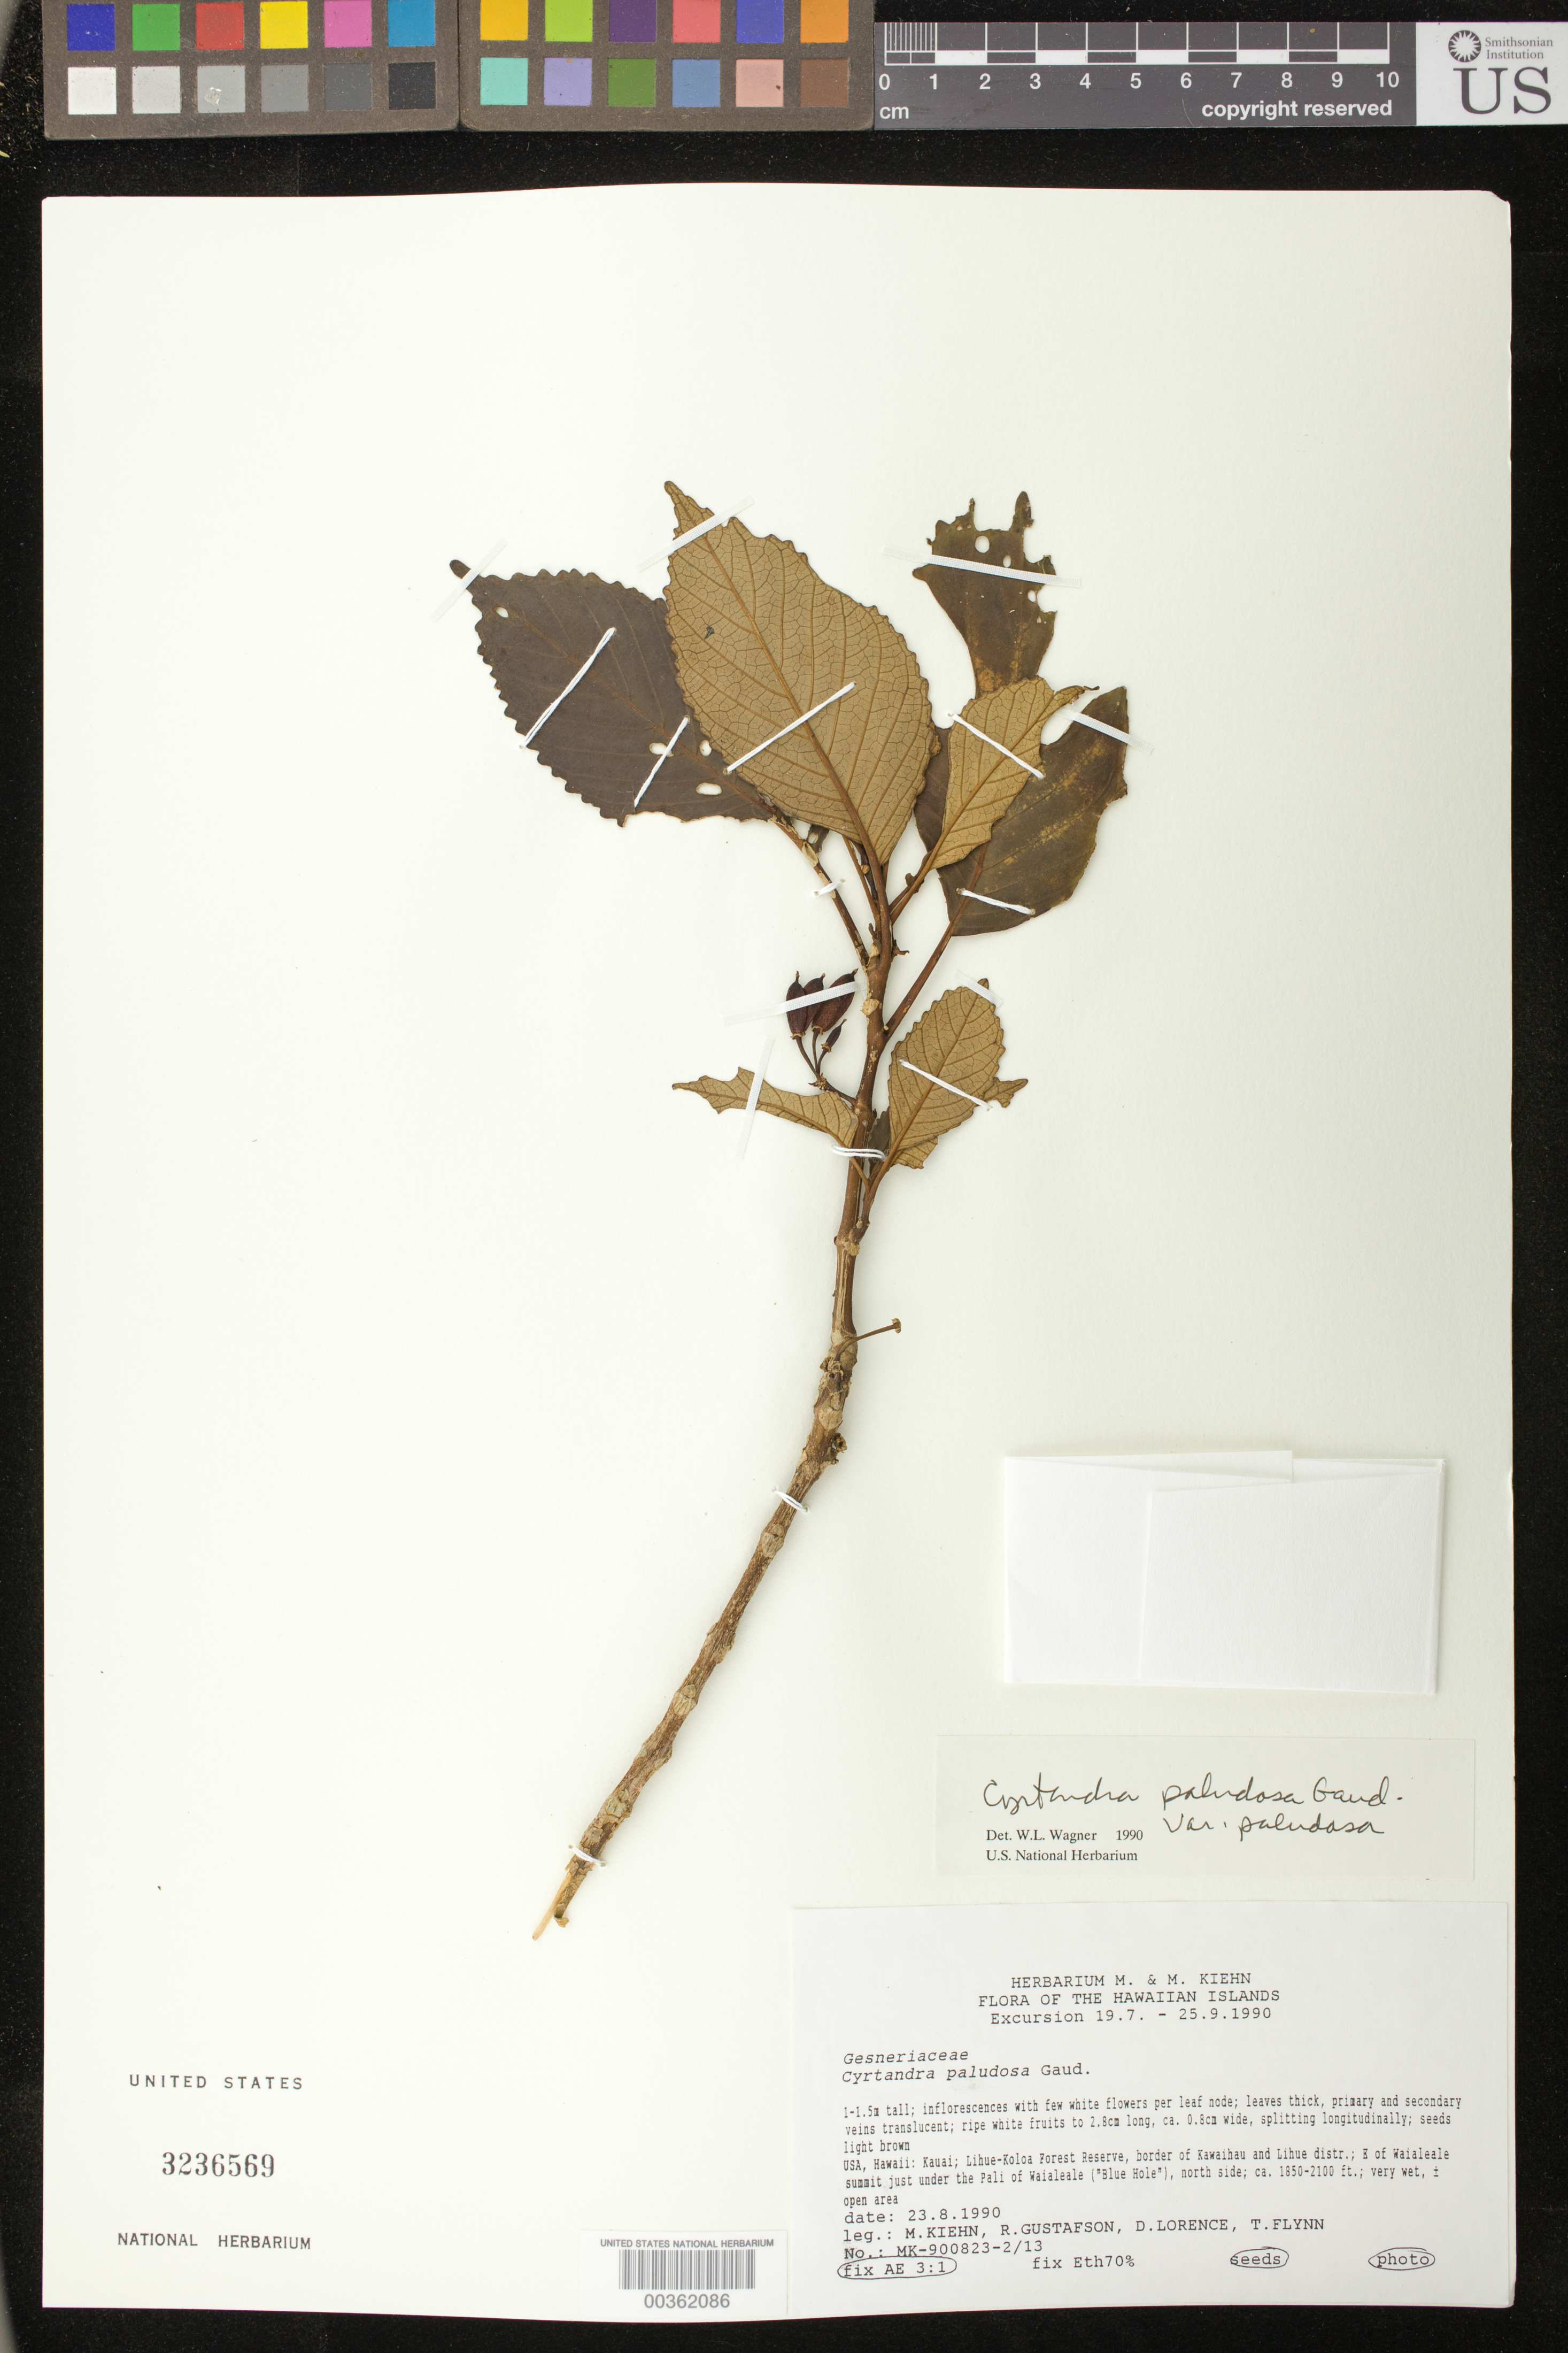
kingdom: Plantae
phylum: Tracheophyta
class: Magnoliopsida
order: Lamiales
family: Gesneriaceae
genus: Cyrtandra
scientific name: Cyrtandra paludosa var. paludosa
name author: Gaudich.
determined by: Wagner, W. L., (BOT), Smithsonian Institution - National Museum of Natural History (UNITED STATES)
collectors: M. Kiehn, R. Gustafson, D. Lorence & T. W. Flynn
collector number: MK- 900823 -2/13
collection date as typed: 23 Aug 1990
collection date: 1990-08-23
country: United States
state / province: Hawaii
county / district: Kauai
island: Kaua'i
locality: Kauai co., Lihue-Koloa forest reserve, border of Kawaihau and Lihue distr.; E of Waialeale summit just under pali of waialeale, N side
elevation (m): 564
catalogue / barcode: US 3236569